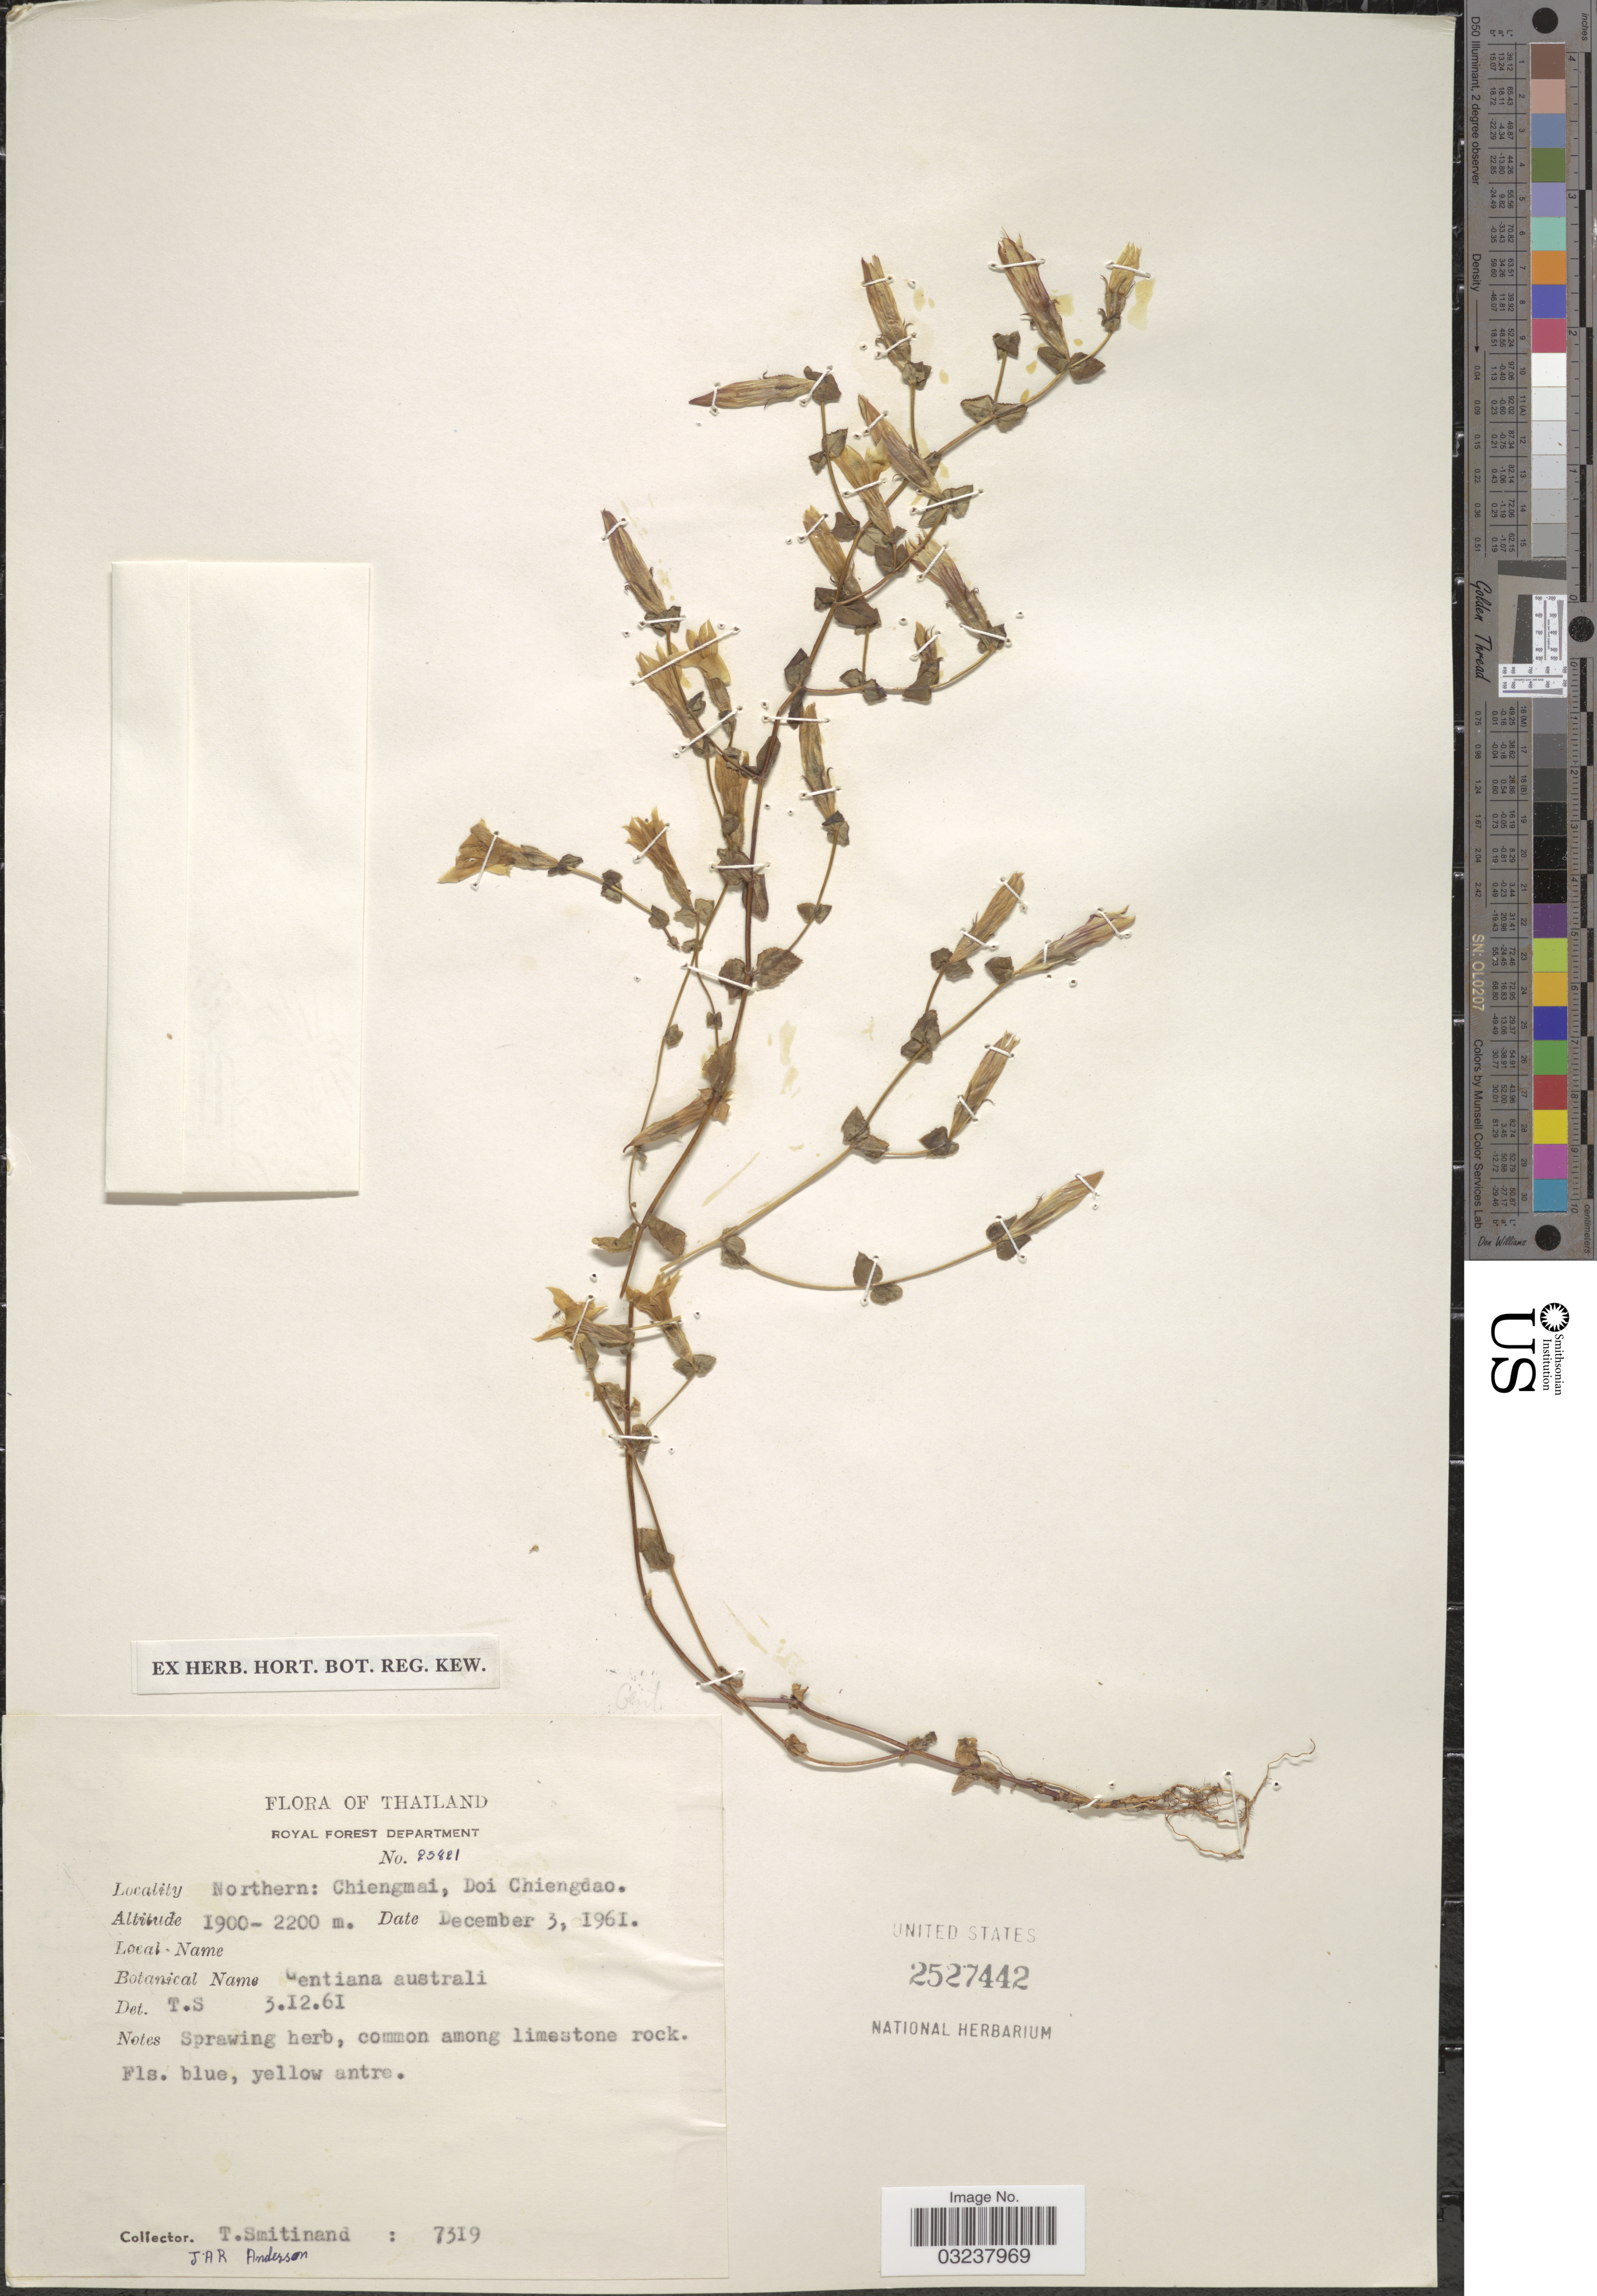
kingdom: Plantae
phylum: Tracheophyta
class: Magnoliopsida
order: Gentianales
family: Gentianaceae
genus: Metagentiana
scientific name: Metagentiana australis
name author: (Craib) T.N. Ho & S.W. liu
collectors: T. Smitinand & J. A. R. Anderson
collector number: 7319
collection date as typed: Transcribed d/m/y: 3/12/61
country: Thailand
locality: Northern: Chiengmai, Doi Chiengdao.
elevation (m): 1900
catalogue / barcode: US 2527442